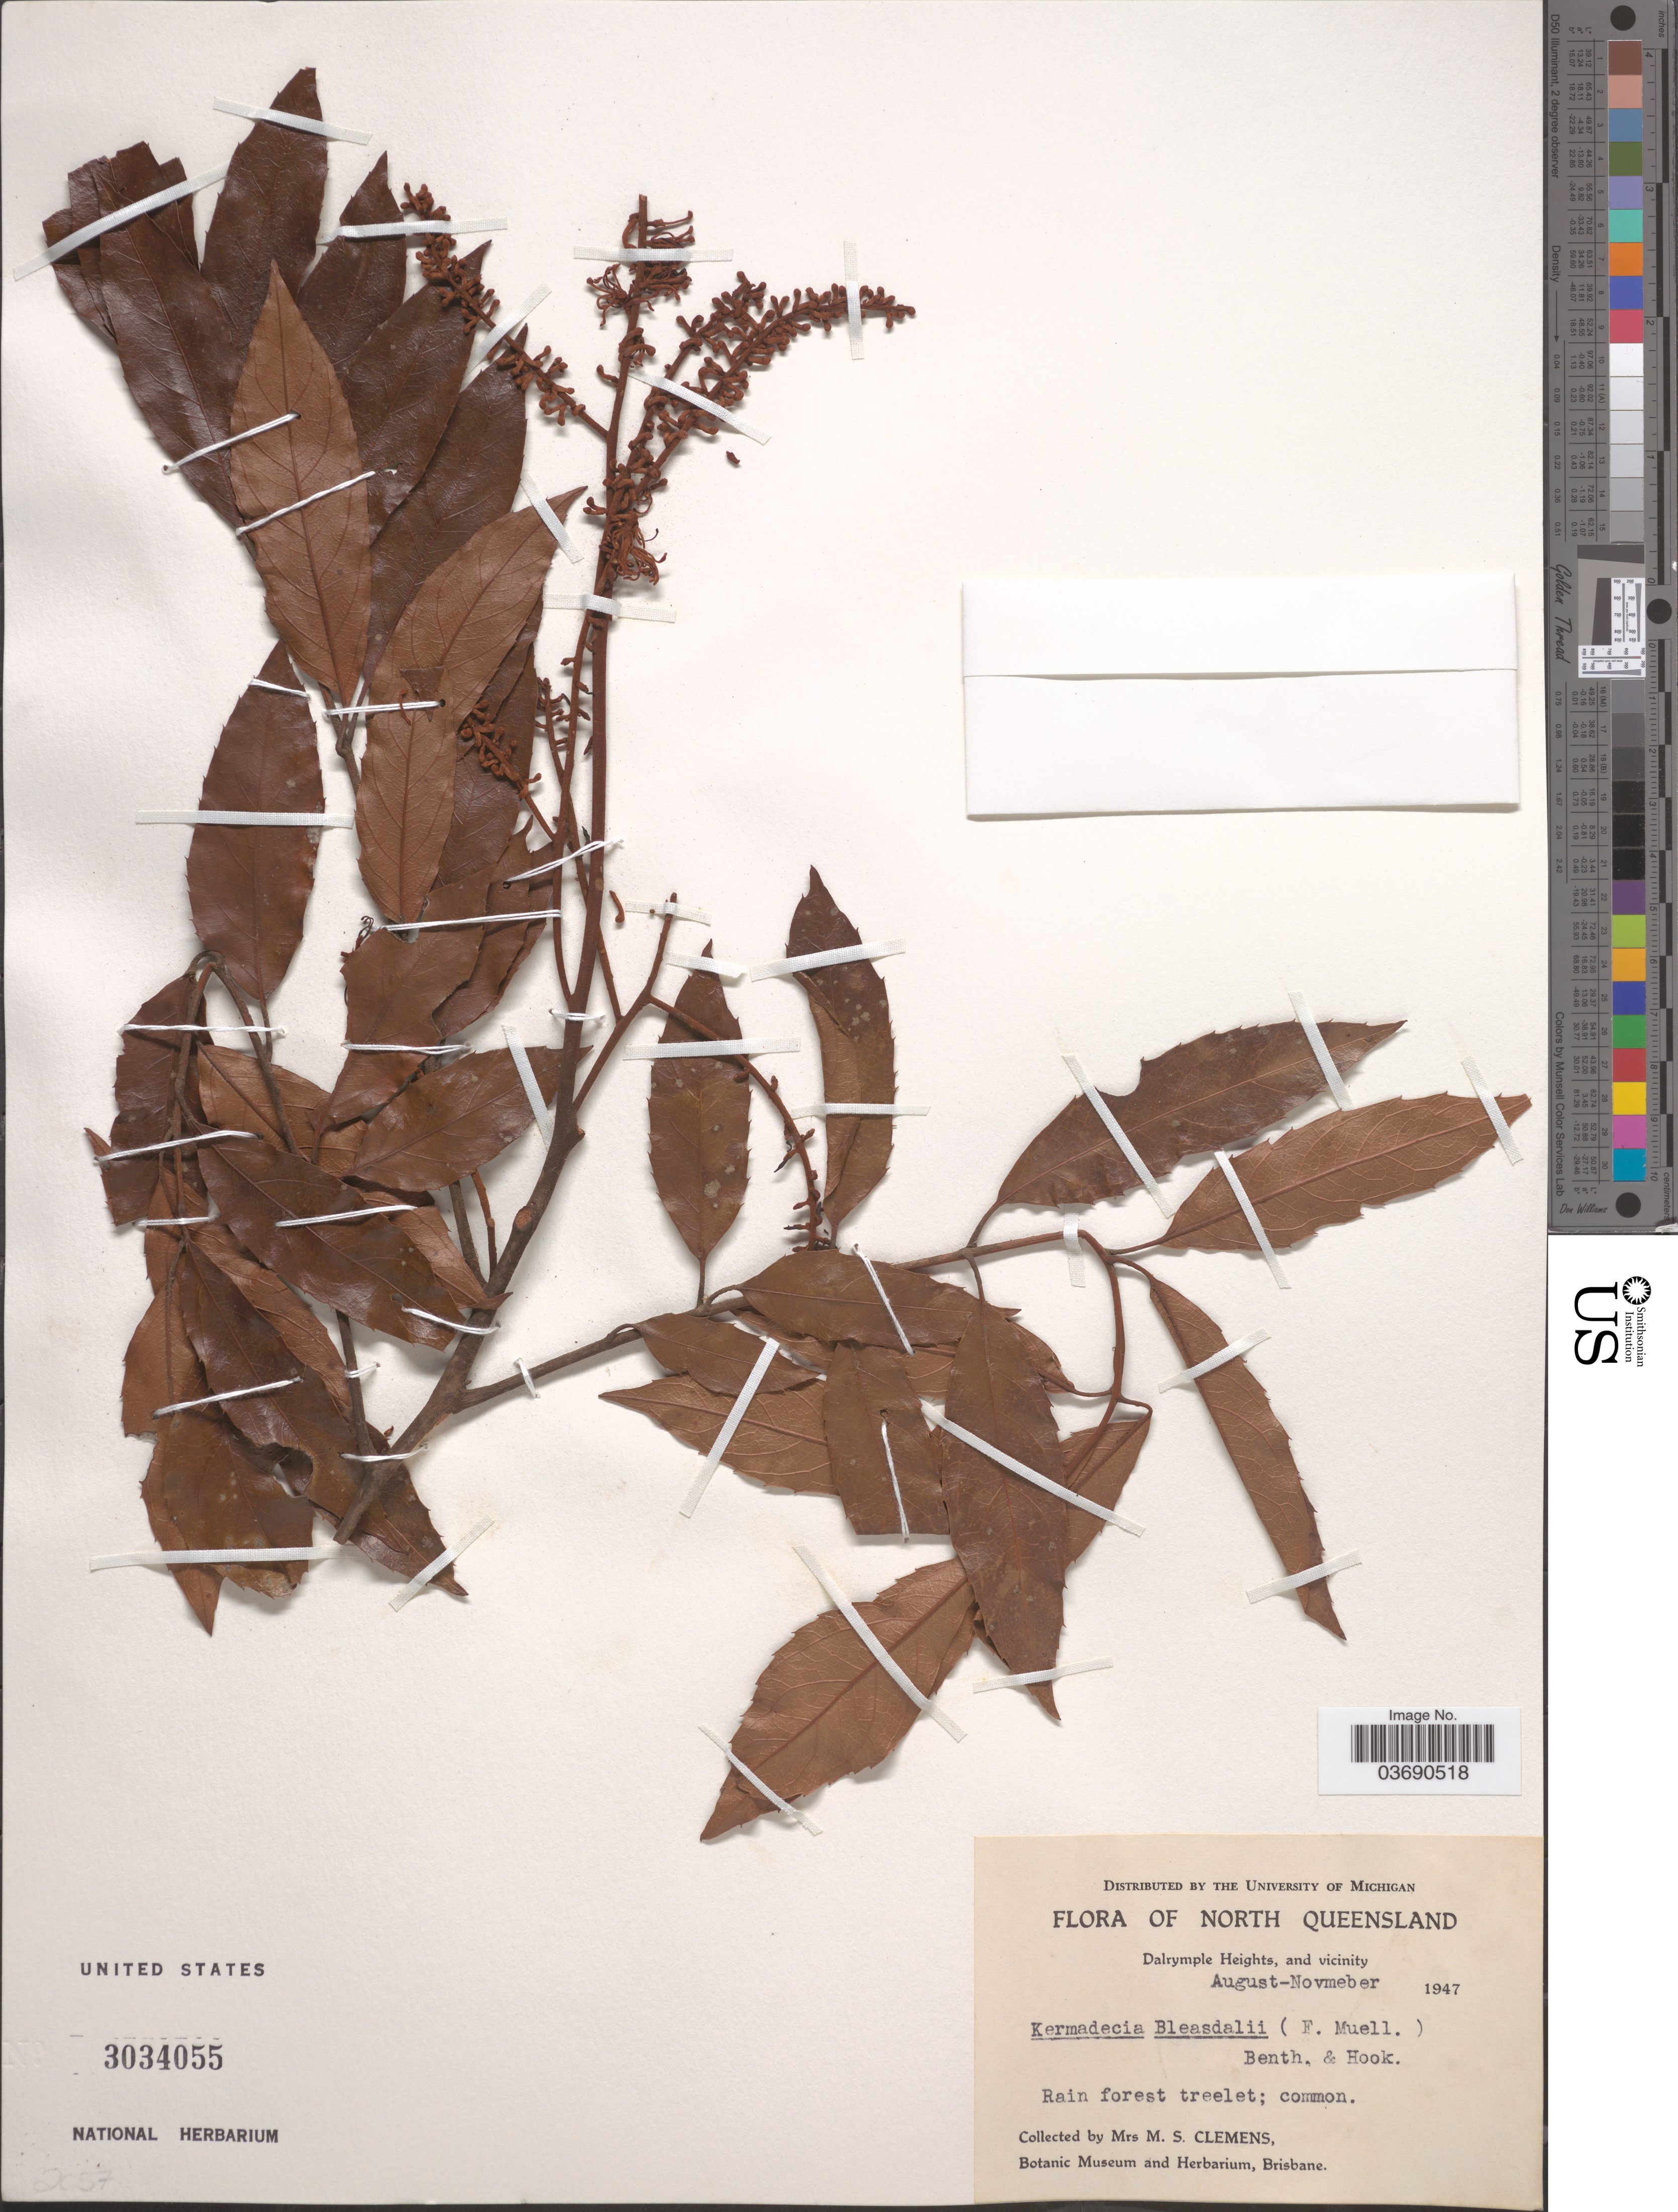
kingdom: Plantae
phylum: Tracheophyta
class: Magnoliopsida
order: Proteales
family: Proteaceae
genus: Kermadecia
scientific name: Kermadecia bleasdalei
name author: (F. Muell.) F.M. Bailey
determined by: Strong, Mark T., (BOT), Smithsonian Institution - National Museum of Natural History (UNITED STATES)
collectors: M. S. Clemens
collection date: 1947-08/1947-11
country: Australia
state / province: Queensland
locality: Dalrymple Heights, and vicinity.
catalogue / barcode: US 3034055